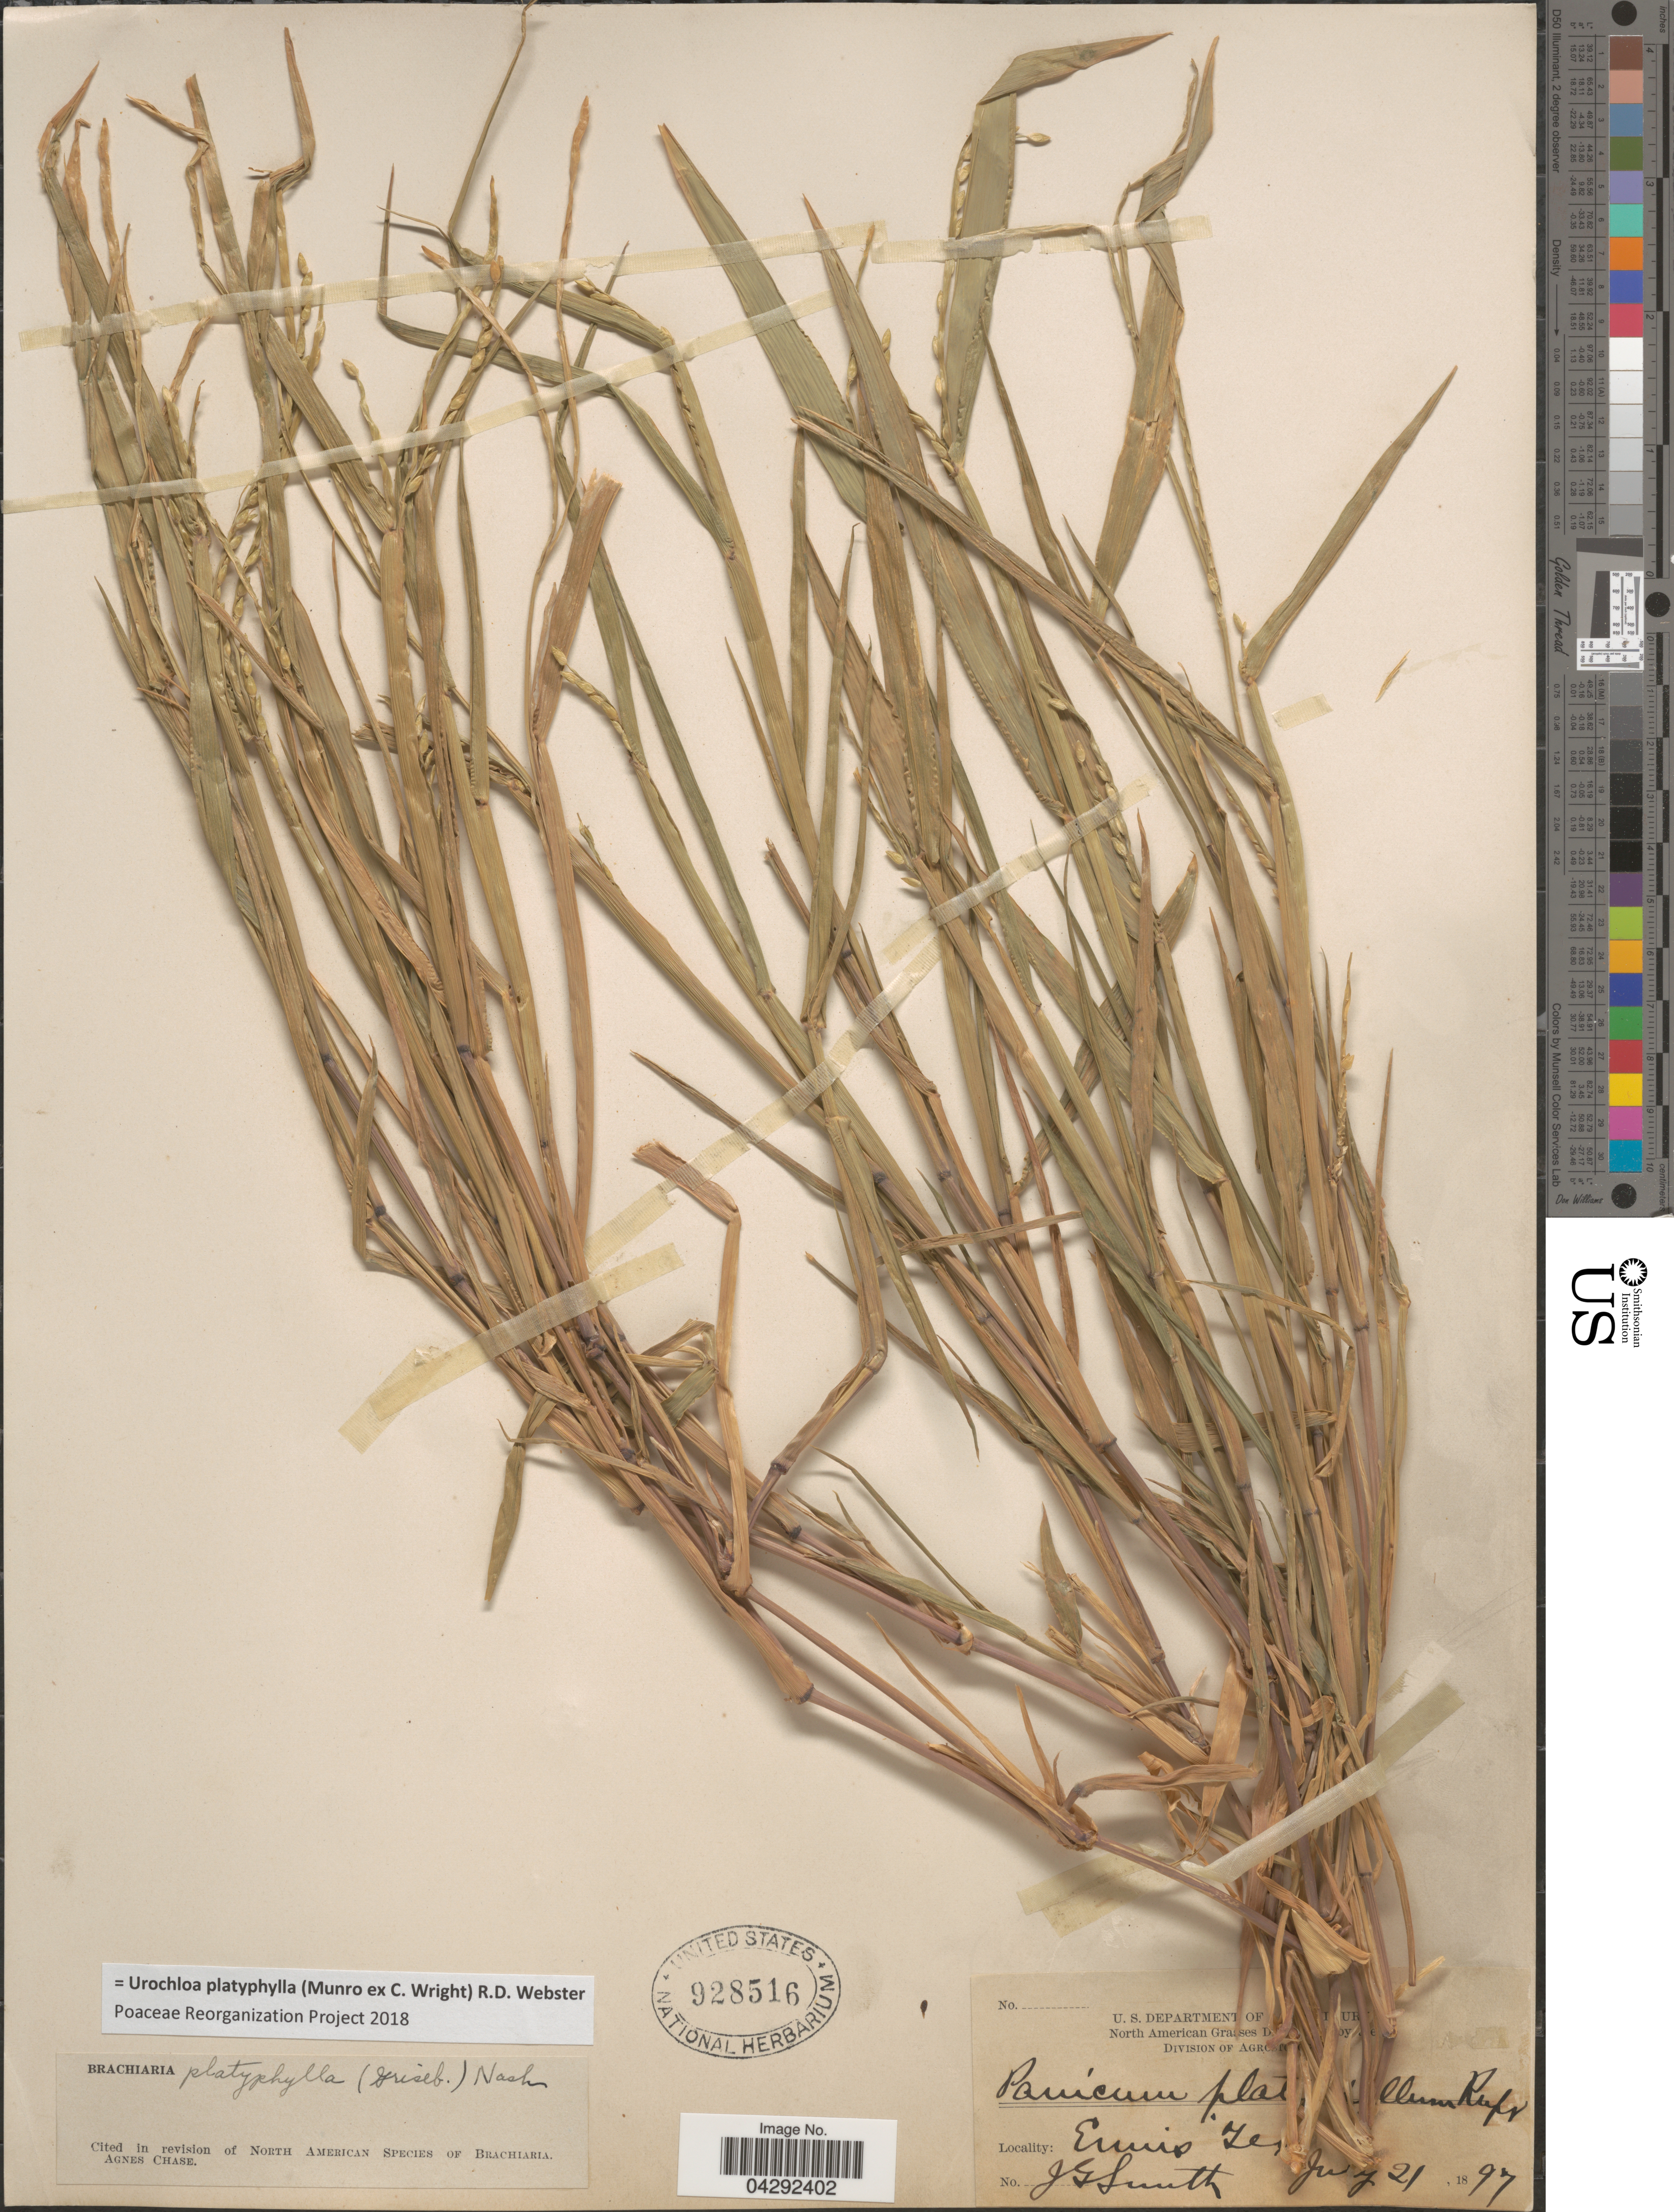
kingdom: Plantae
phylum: Tracheophyta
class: Liliopsida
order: Poales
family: Poaceae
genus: Urochloa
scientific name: Urochloa platyphylla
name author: (Munro ex C. Wright) R.D. Webster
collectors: J. G. Smith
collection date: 1897-07-21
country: United States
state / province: Texas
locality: Ennis.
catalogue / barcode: US 928516